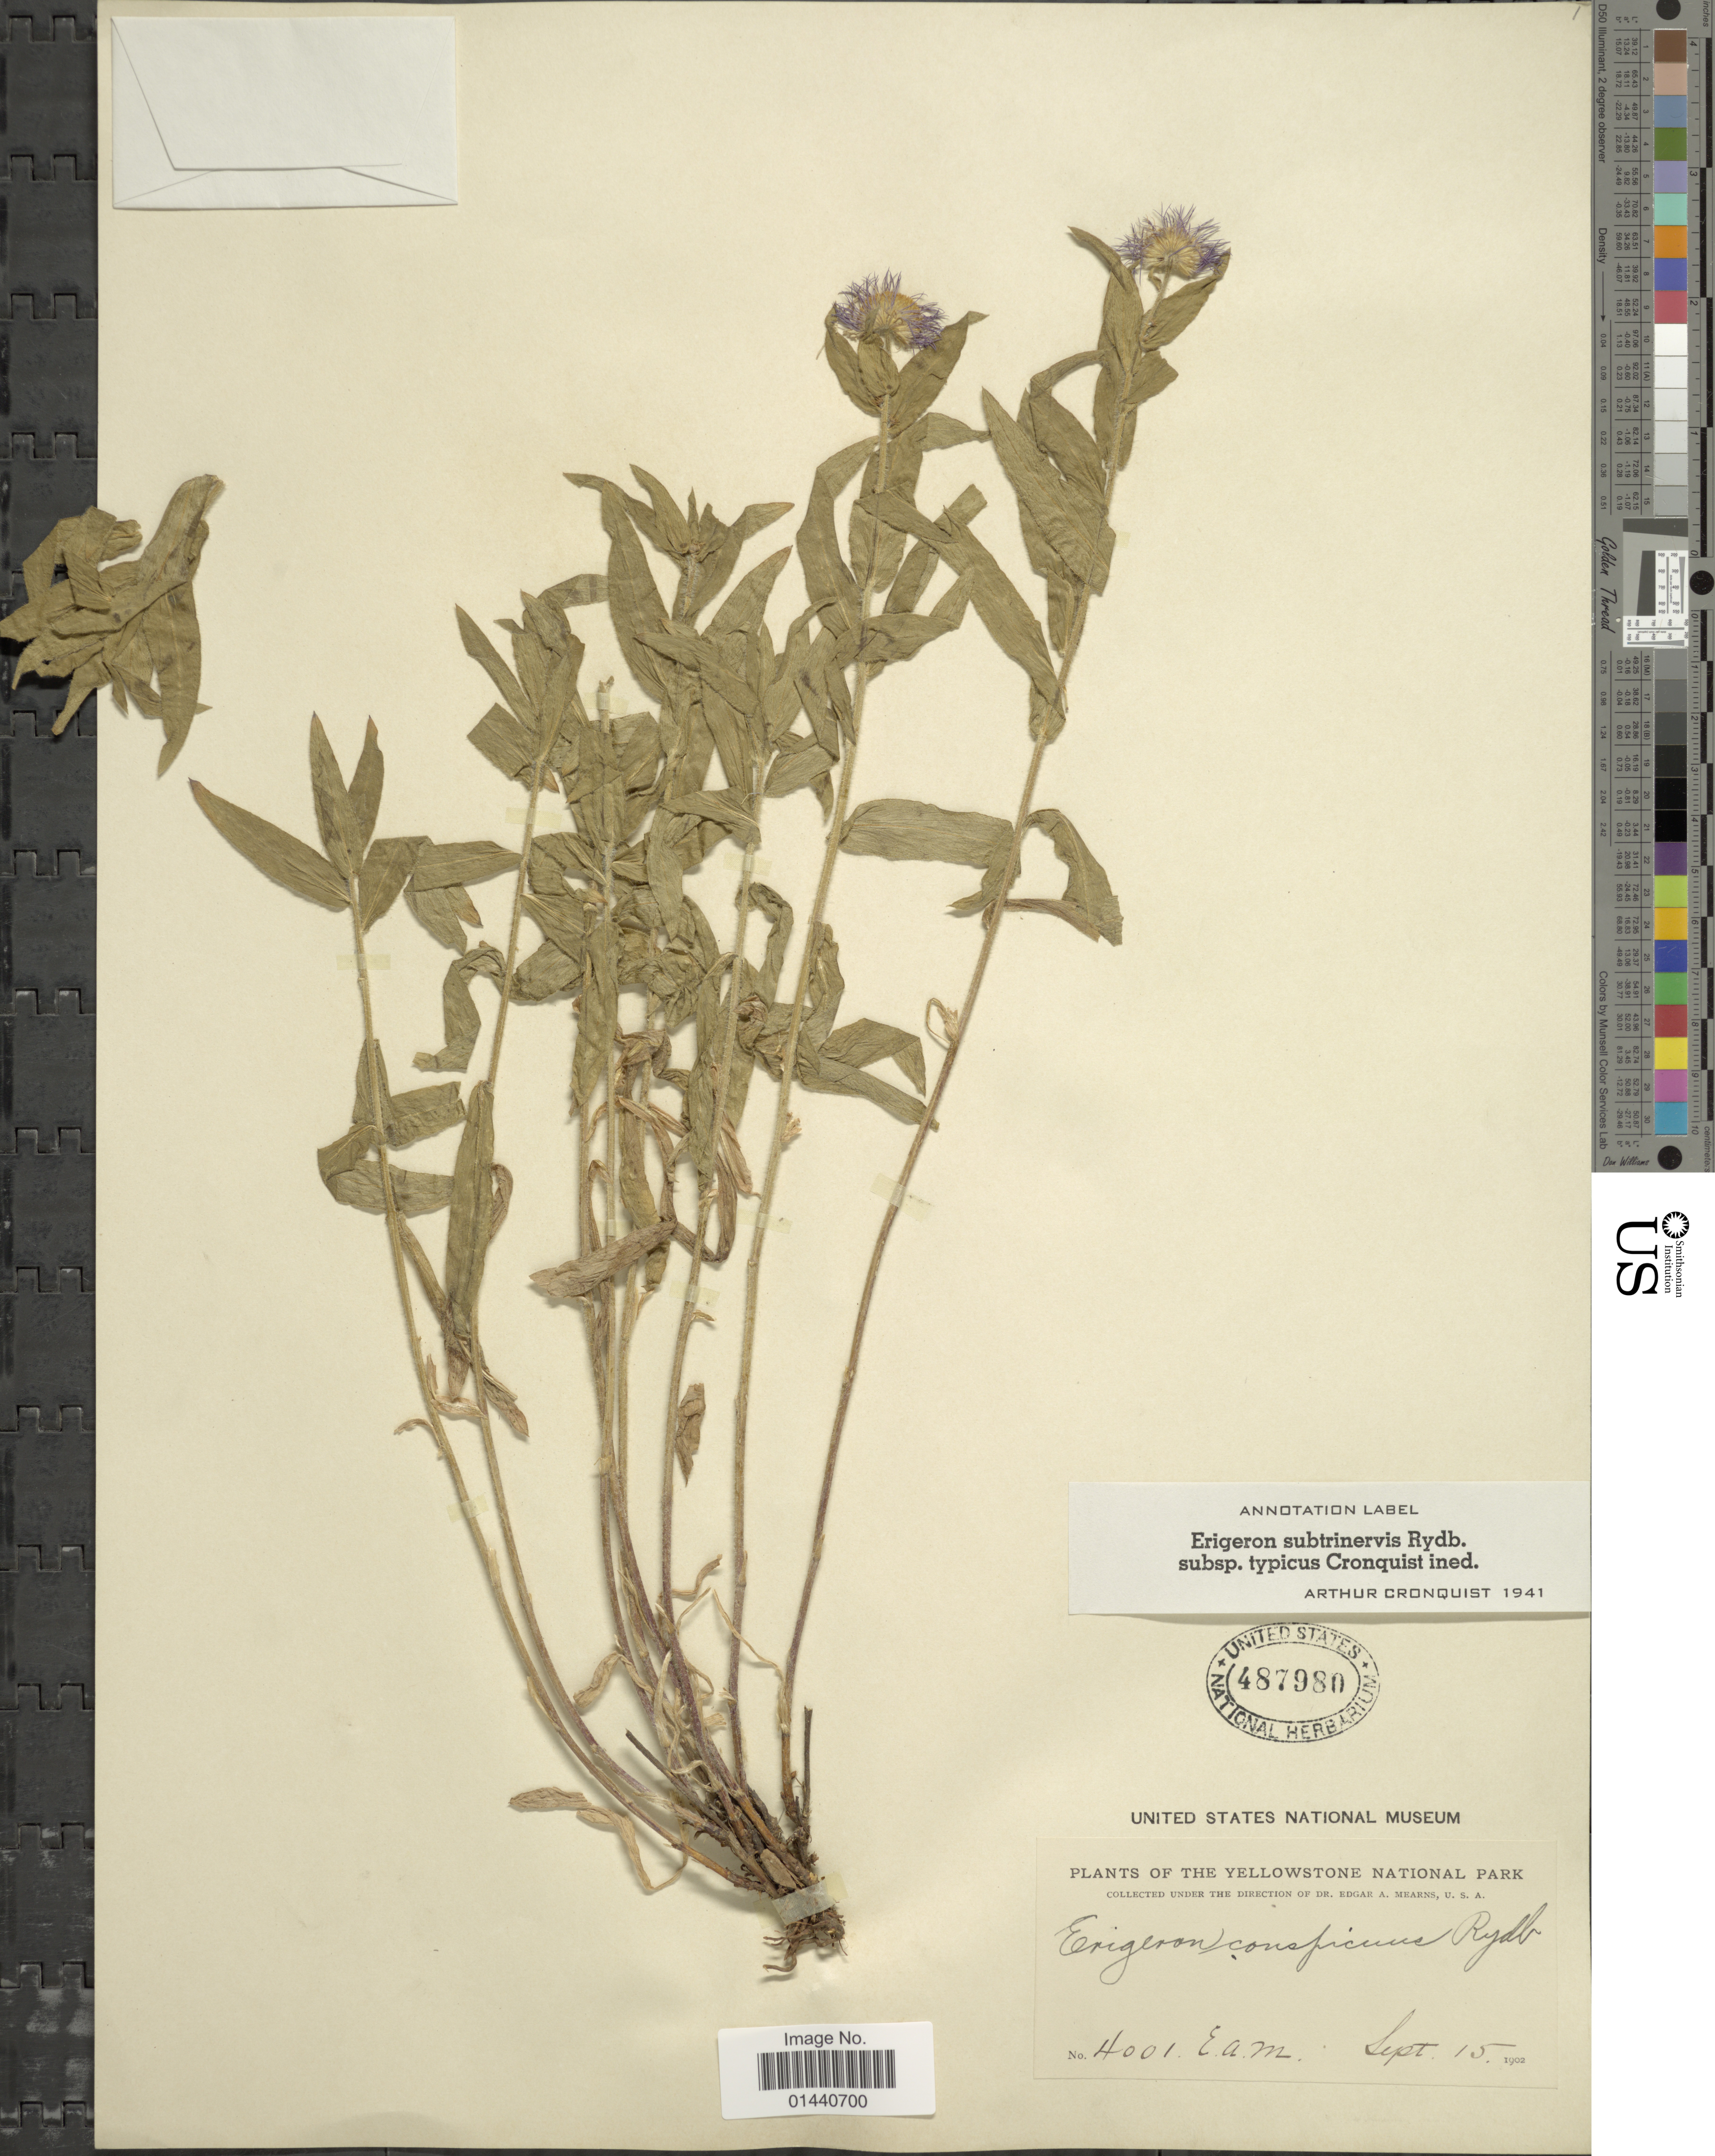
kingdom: Plantae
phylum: Tracheophyta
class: Magnoliopsida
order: Asterales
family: Asteraceae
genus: Erigeron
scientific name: Erigeron subtrinervis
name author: Rydb. ex Porter & Britton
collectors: E. A. Mearns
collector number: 4001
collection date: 1902-09-15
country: United States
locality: The Yellowstone National Park.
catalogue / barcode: US 487980